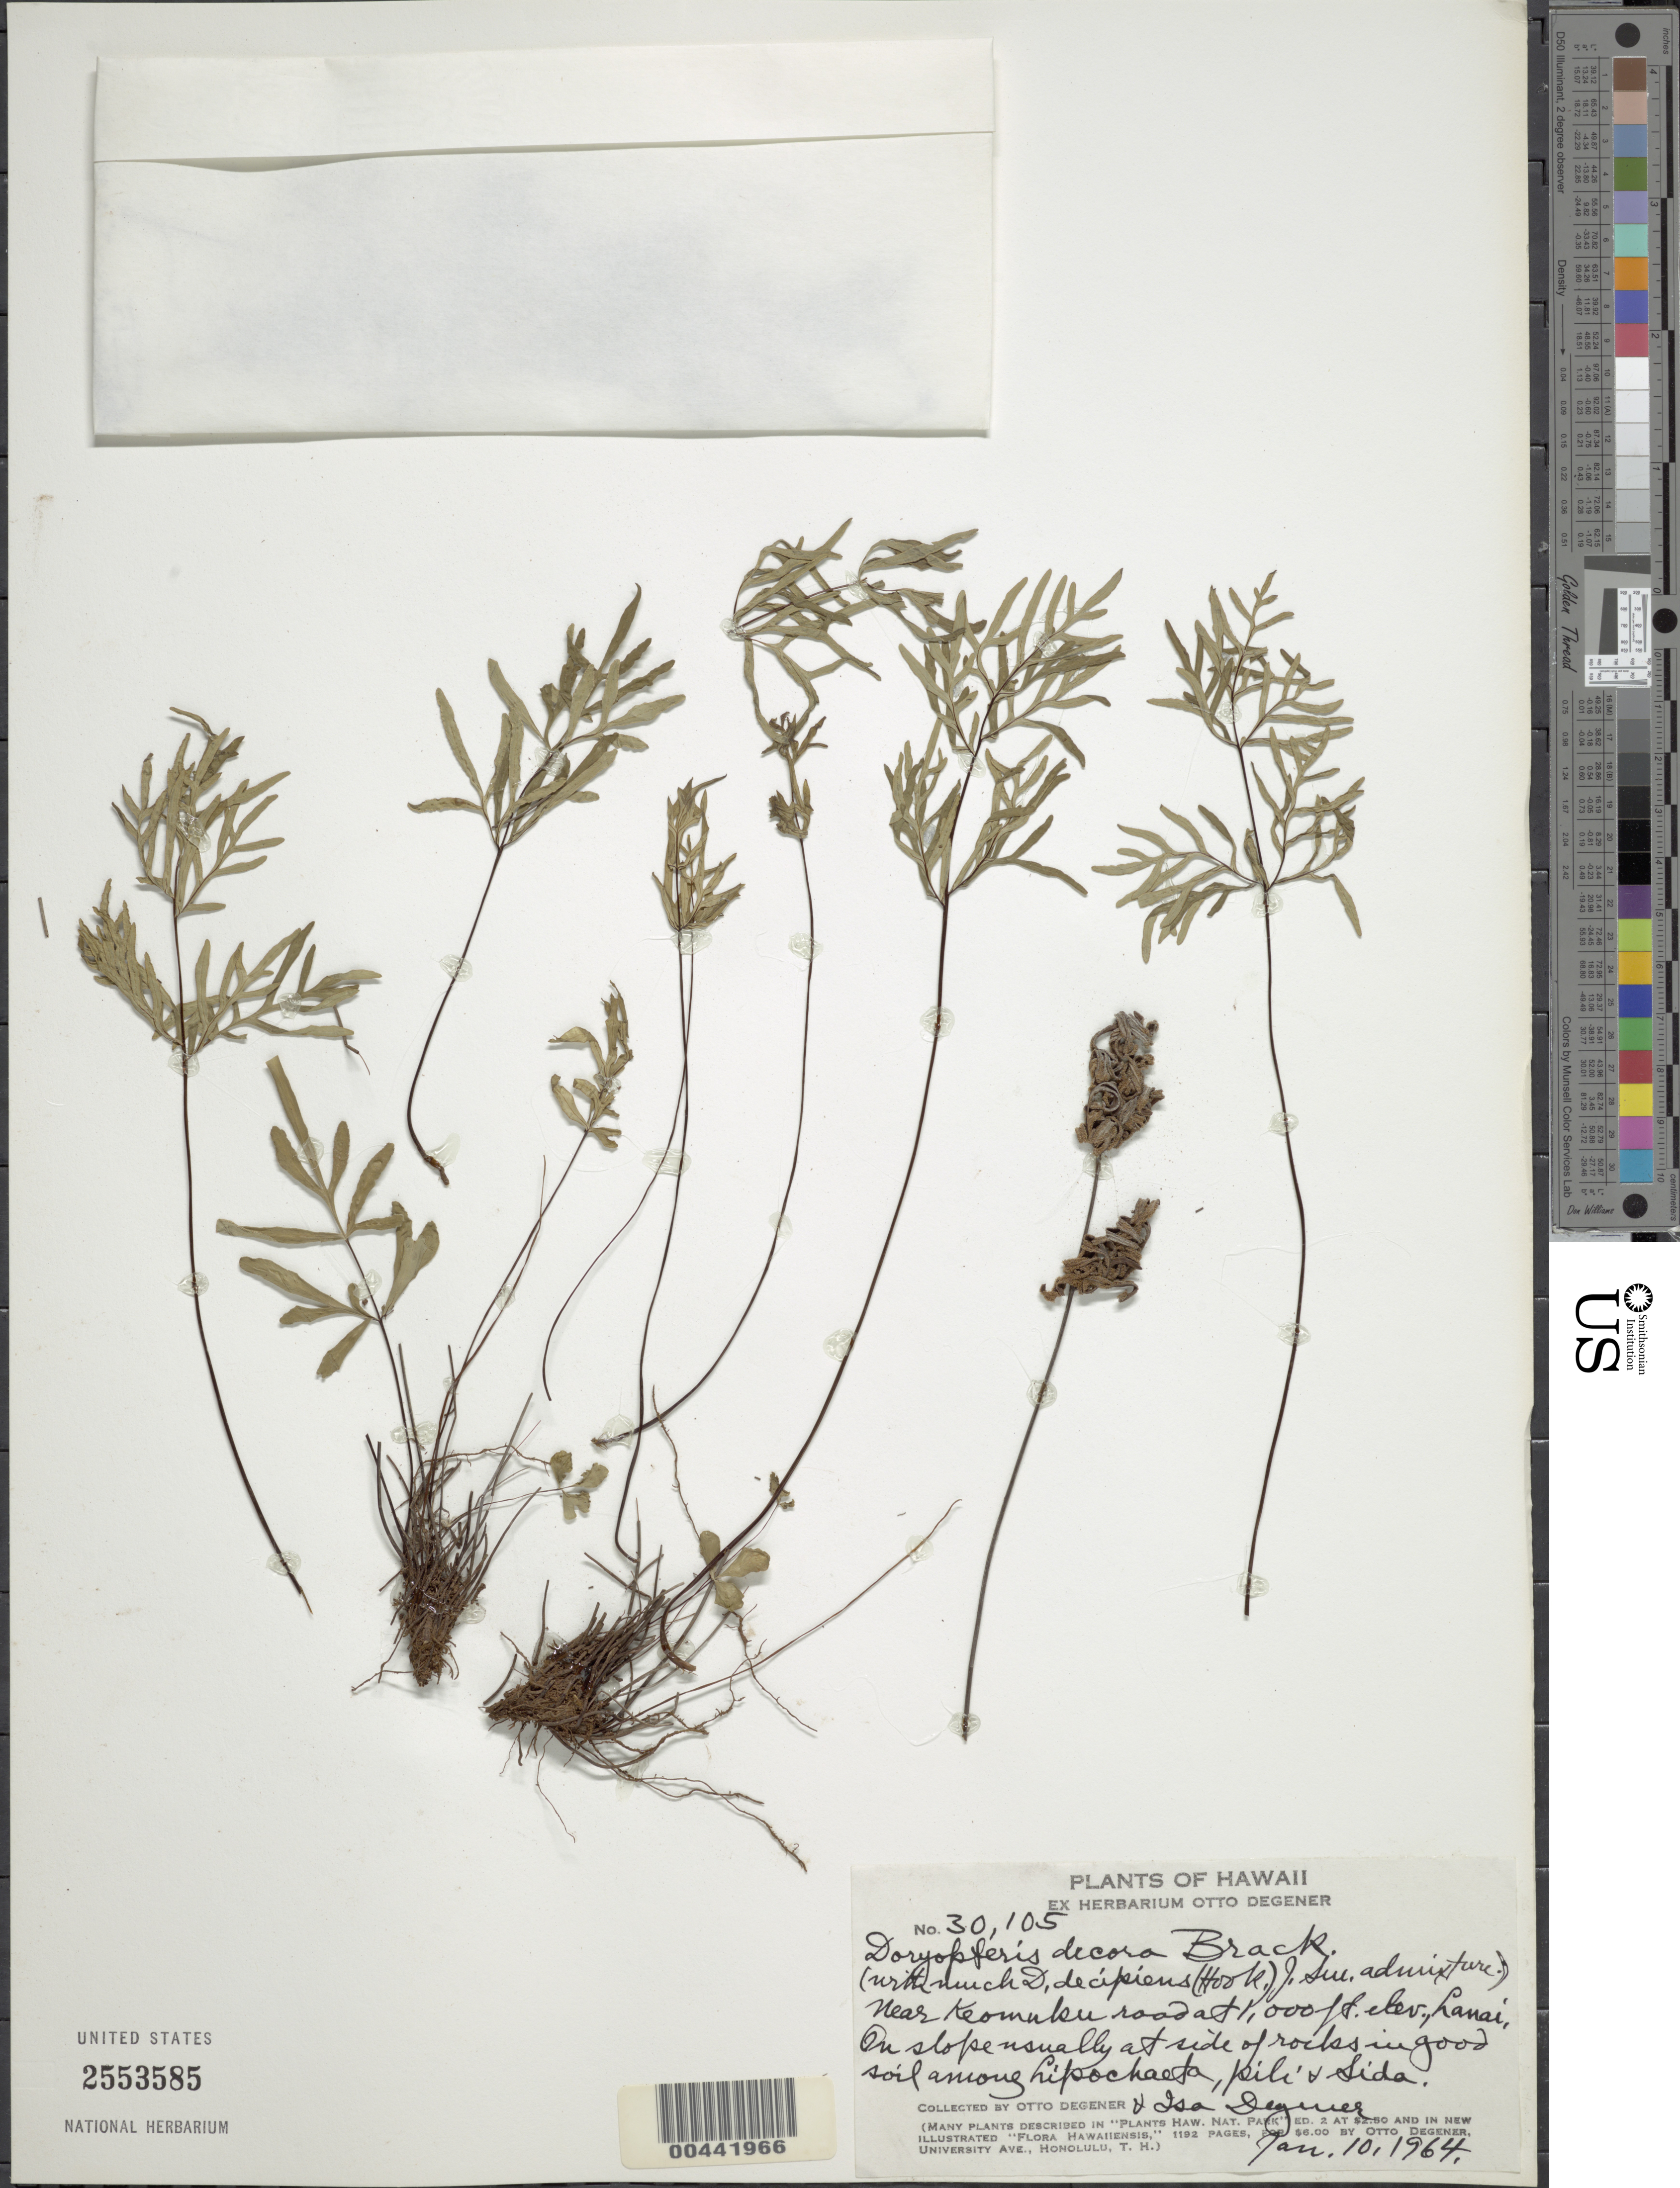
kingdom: Plantae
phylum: Tracheophyta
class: Polypodiopsida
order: Polypodiales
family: Pteridaceae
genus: Doryopteris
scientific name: Doryopteris decipiens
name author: (Hook.) J. Sm.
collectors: O. Degener & I. Degener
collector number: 30105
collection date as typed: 10 Jan 1964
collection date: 1964-01-10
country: United States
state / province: Hawaii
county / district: Maui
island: Lana'i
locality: Near Keomuku Rd.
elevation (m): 305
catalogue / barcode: US 2553585